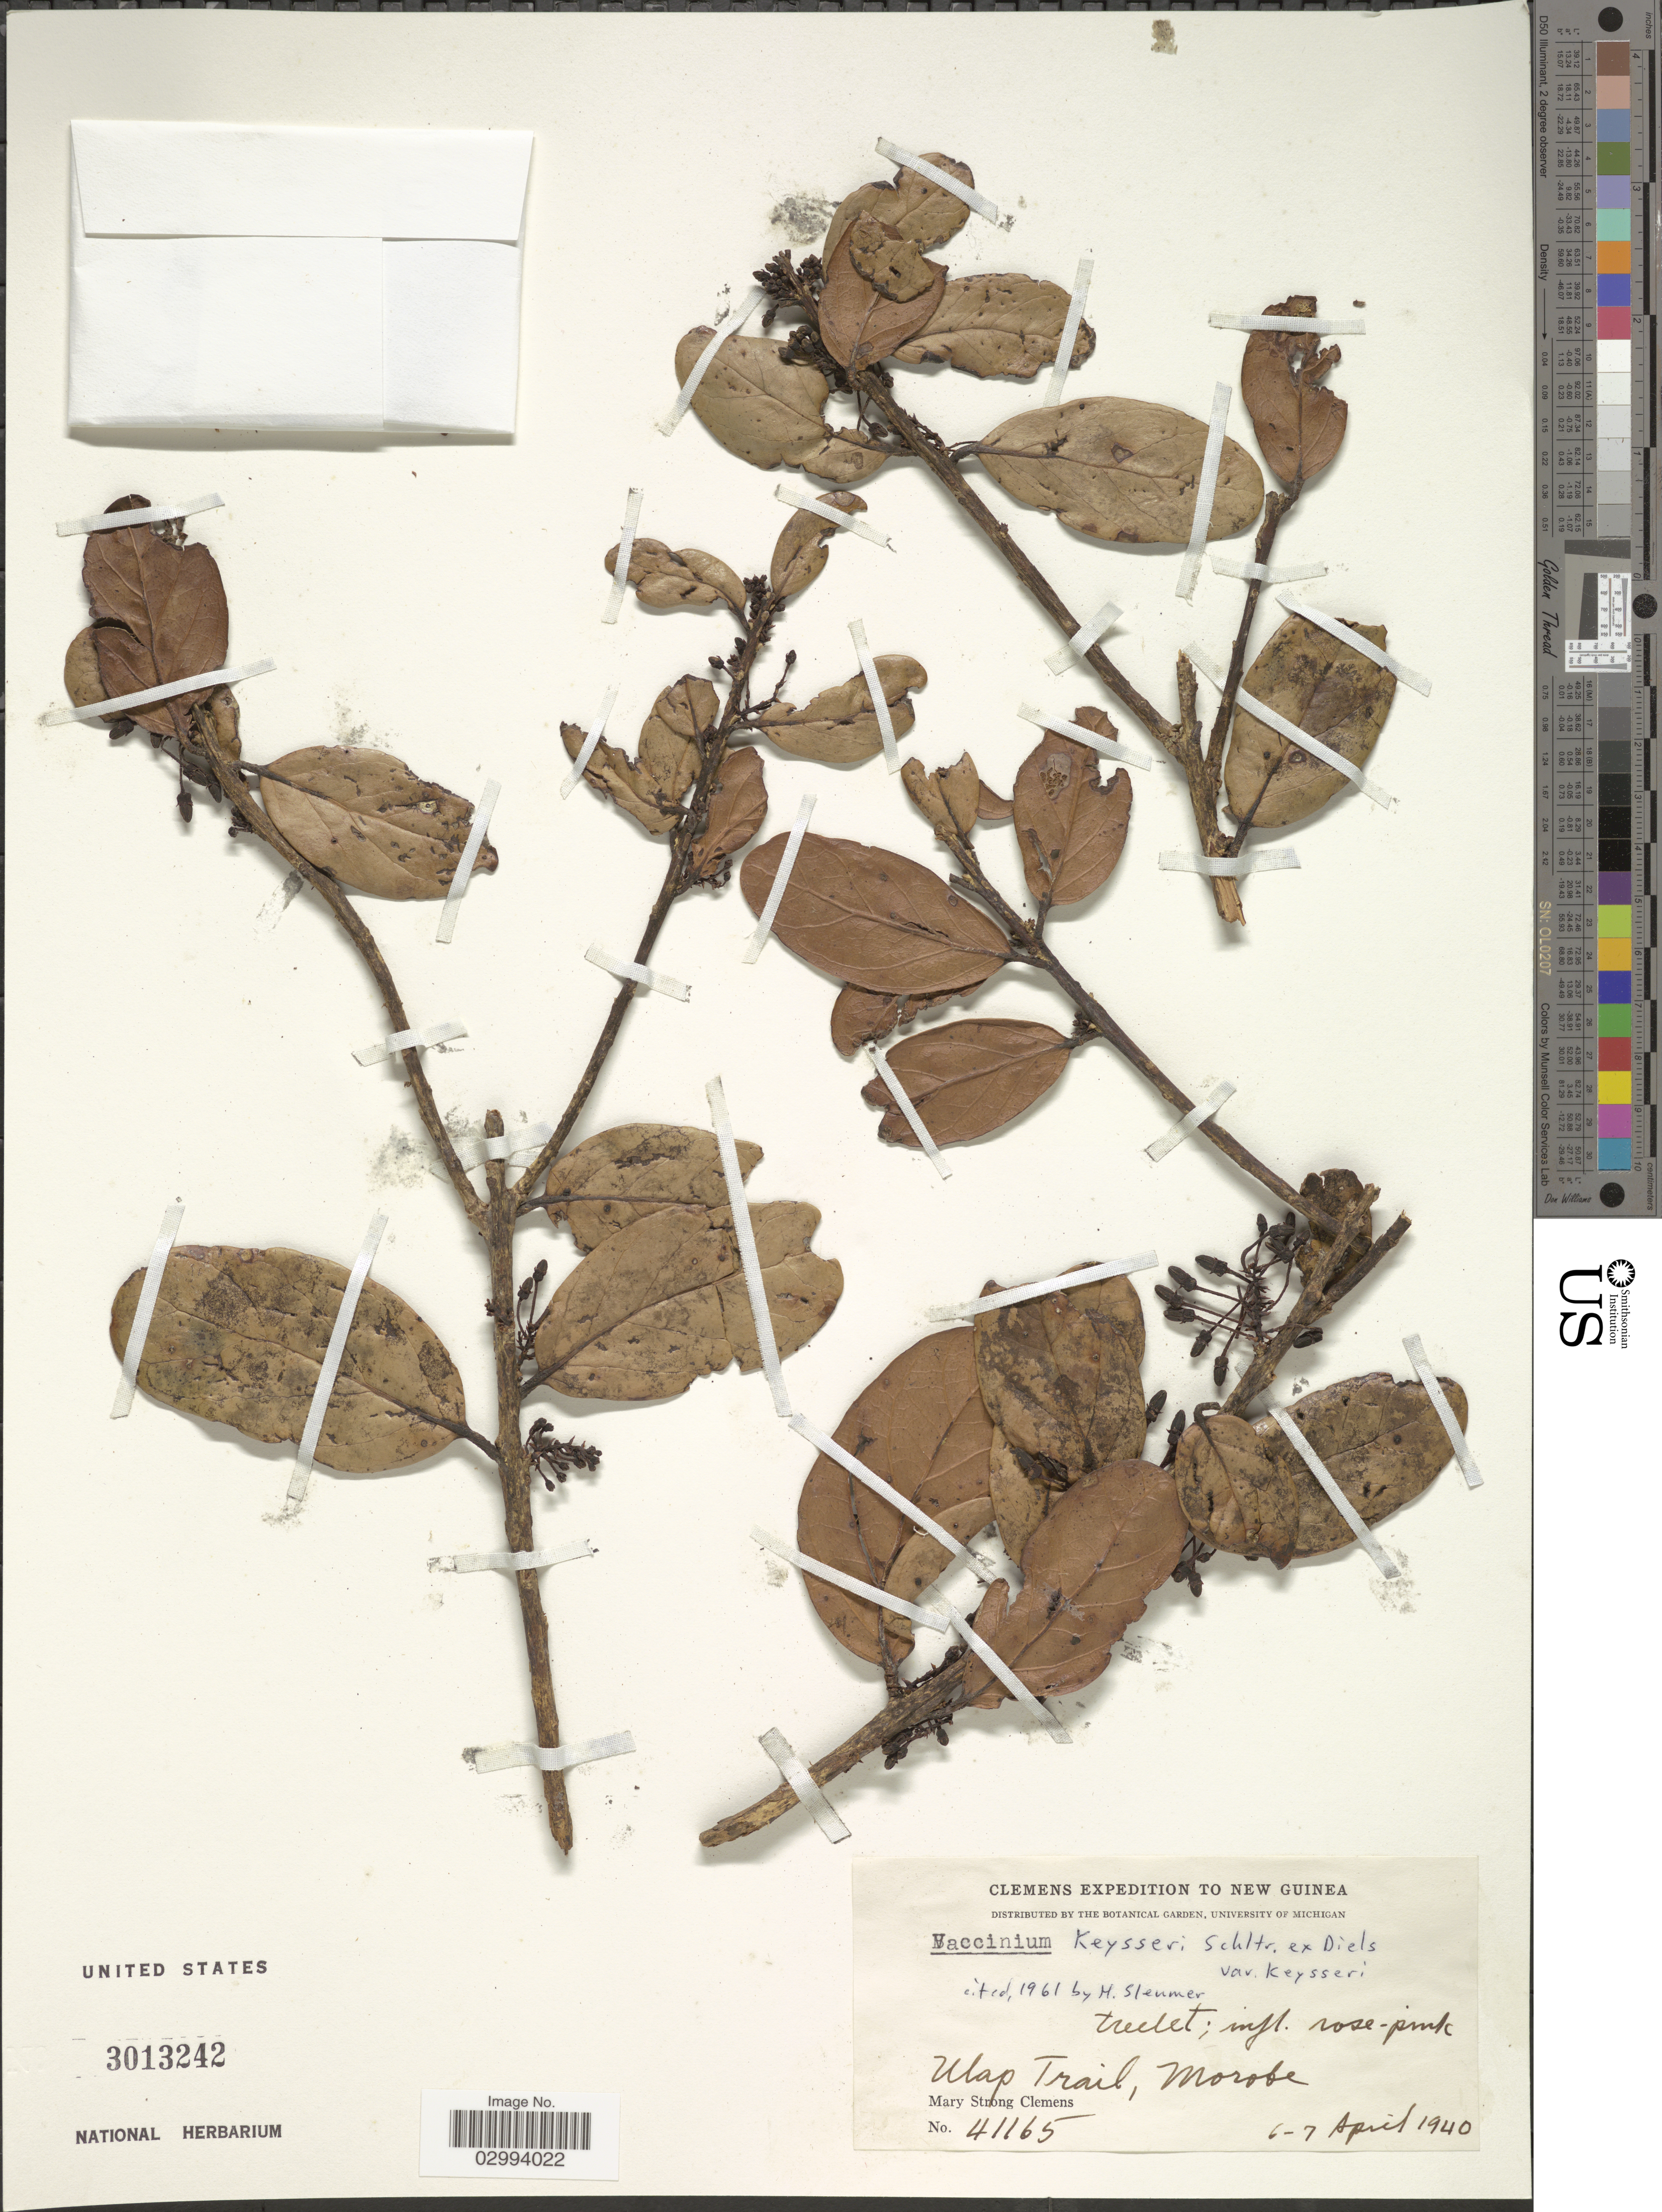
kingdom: Plantae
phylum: Tracheophyta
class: Magnoliopsida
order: Ericales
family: Ericaceae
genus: Dimorphanthera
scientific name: Dimorphanthera keysseri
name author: (Schltr. ex Diels) P.F. Stevens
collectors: M. S. Clemens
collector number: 41165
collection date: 1940-04-06/1940-04-07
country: Papua New Guinea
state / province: Morobe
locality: New Guinea, Ulap Trail, Morobe.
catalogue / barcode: US 3013242